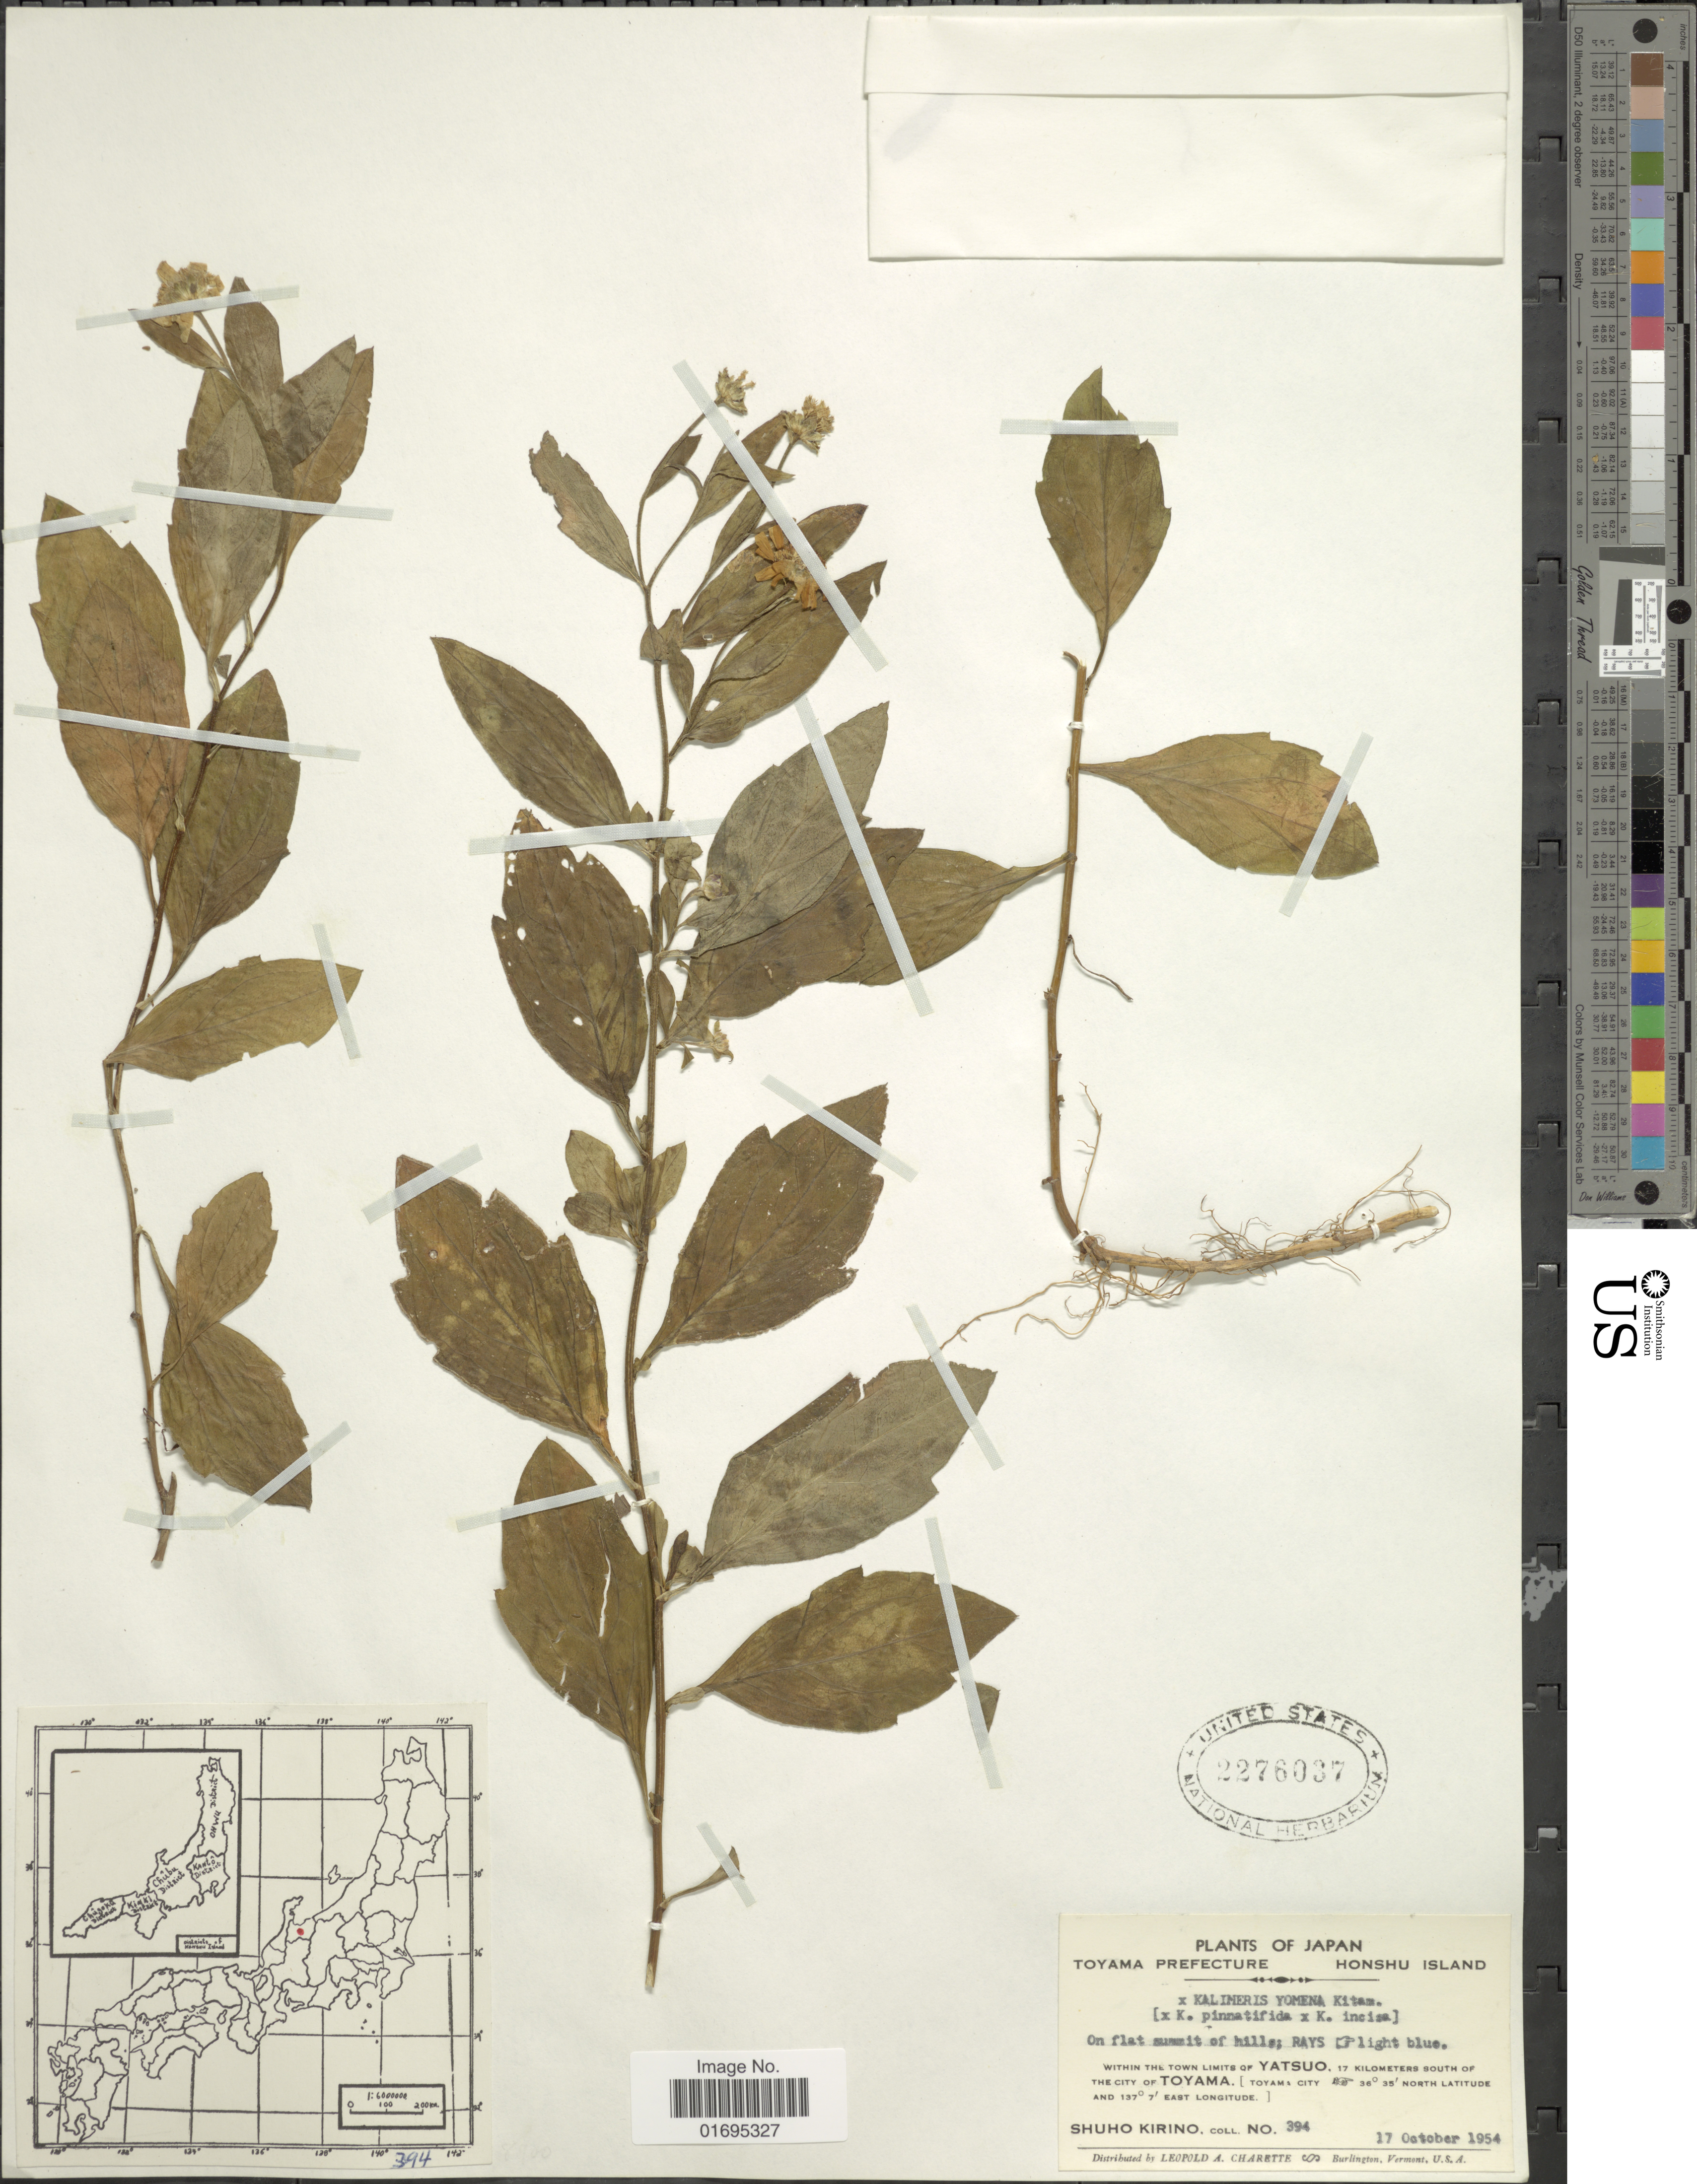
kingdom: Plantae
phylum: Tracheophyta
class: Magnoliopsida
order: Asterales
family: Asteraceae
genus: Kalimeris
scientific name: Kalimeris yomena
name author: (Kitam.) Kitam.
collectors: S. Kirino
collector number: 394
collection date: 1954-10-17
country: Japan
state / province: Toyama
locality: Toyama Prefecture, Honshu Island, on flat summit of hills; within the town limits of Yatsuo, 17 kilometers south of the city of Toyoma (Toyoma City)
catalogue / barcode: US 2276037